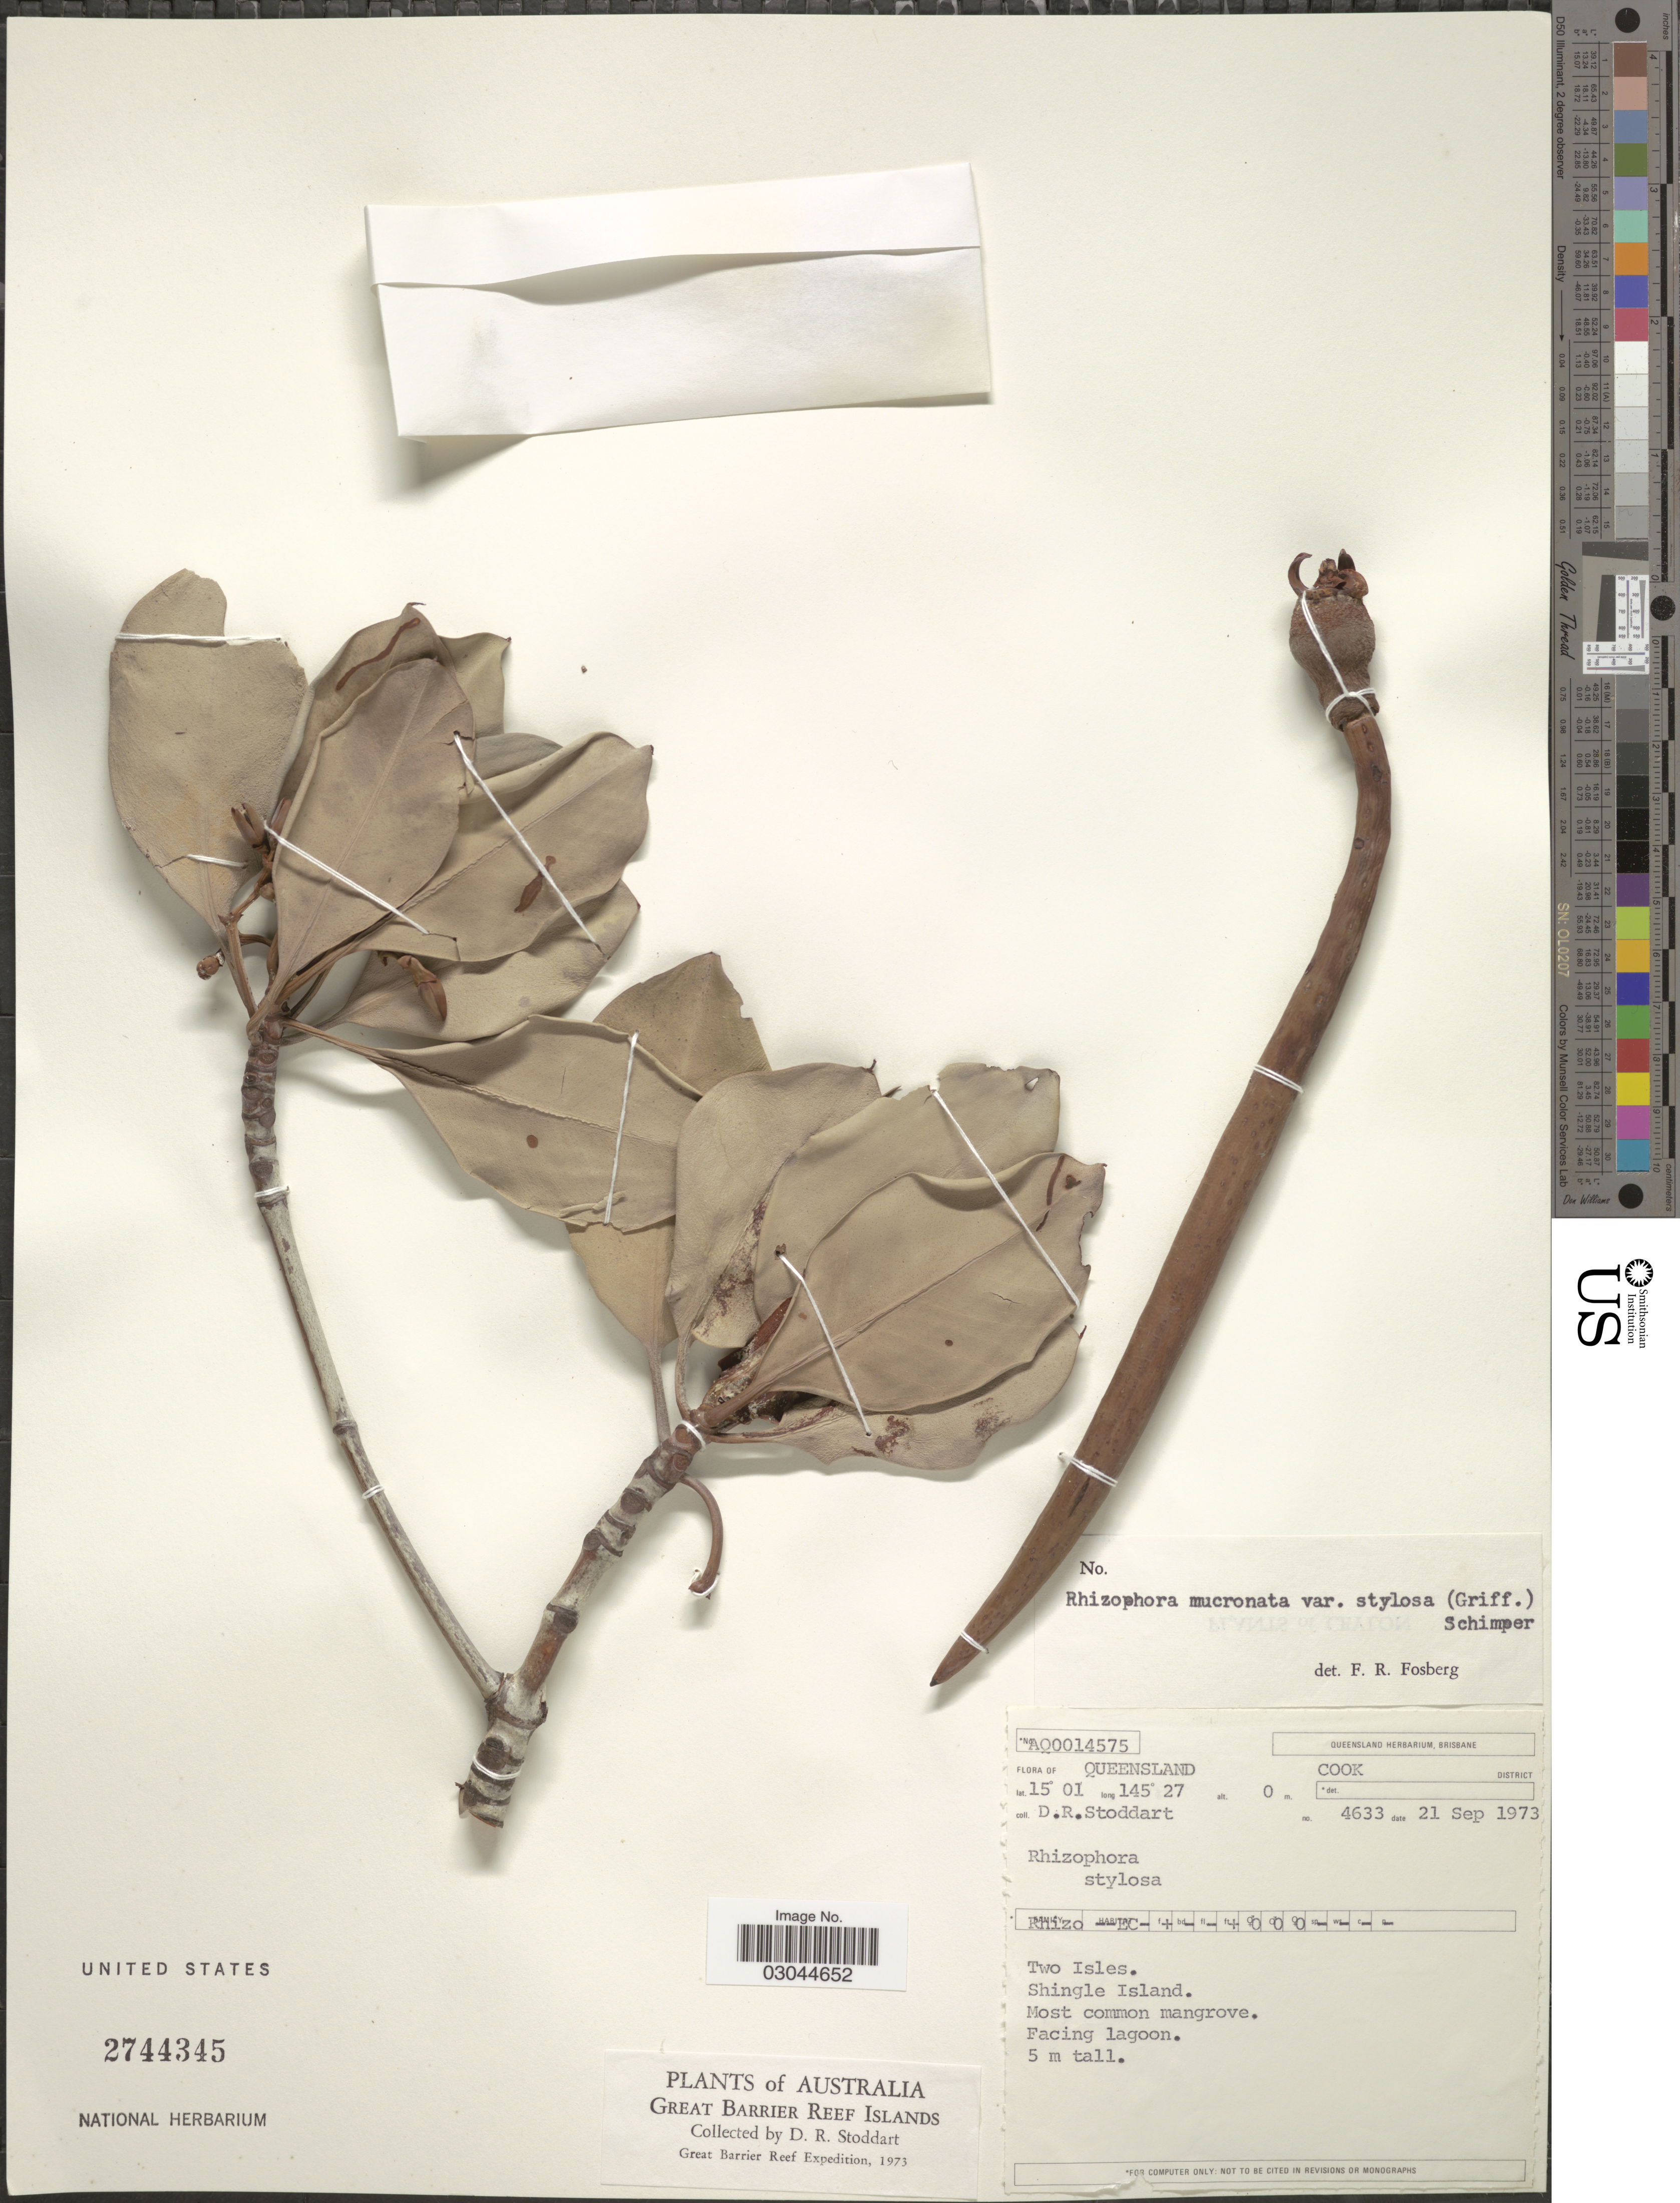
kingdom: Plantae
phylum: Tracheophyta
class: Magnoliopsida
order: Malpighiales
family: Rhizophoraceae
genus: Rhizophora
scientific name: Rhizophora mucronata var. stylosa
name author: Lam.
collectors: D. R. Stoddart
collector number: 4633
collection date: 1973-09-21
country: Australia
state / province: Queensland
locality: Great Barrier Reef Islands. Cook District. Two Isles. Shingle Island.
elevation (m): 0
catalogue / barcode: US 2744345